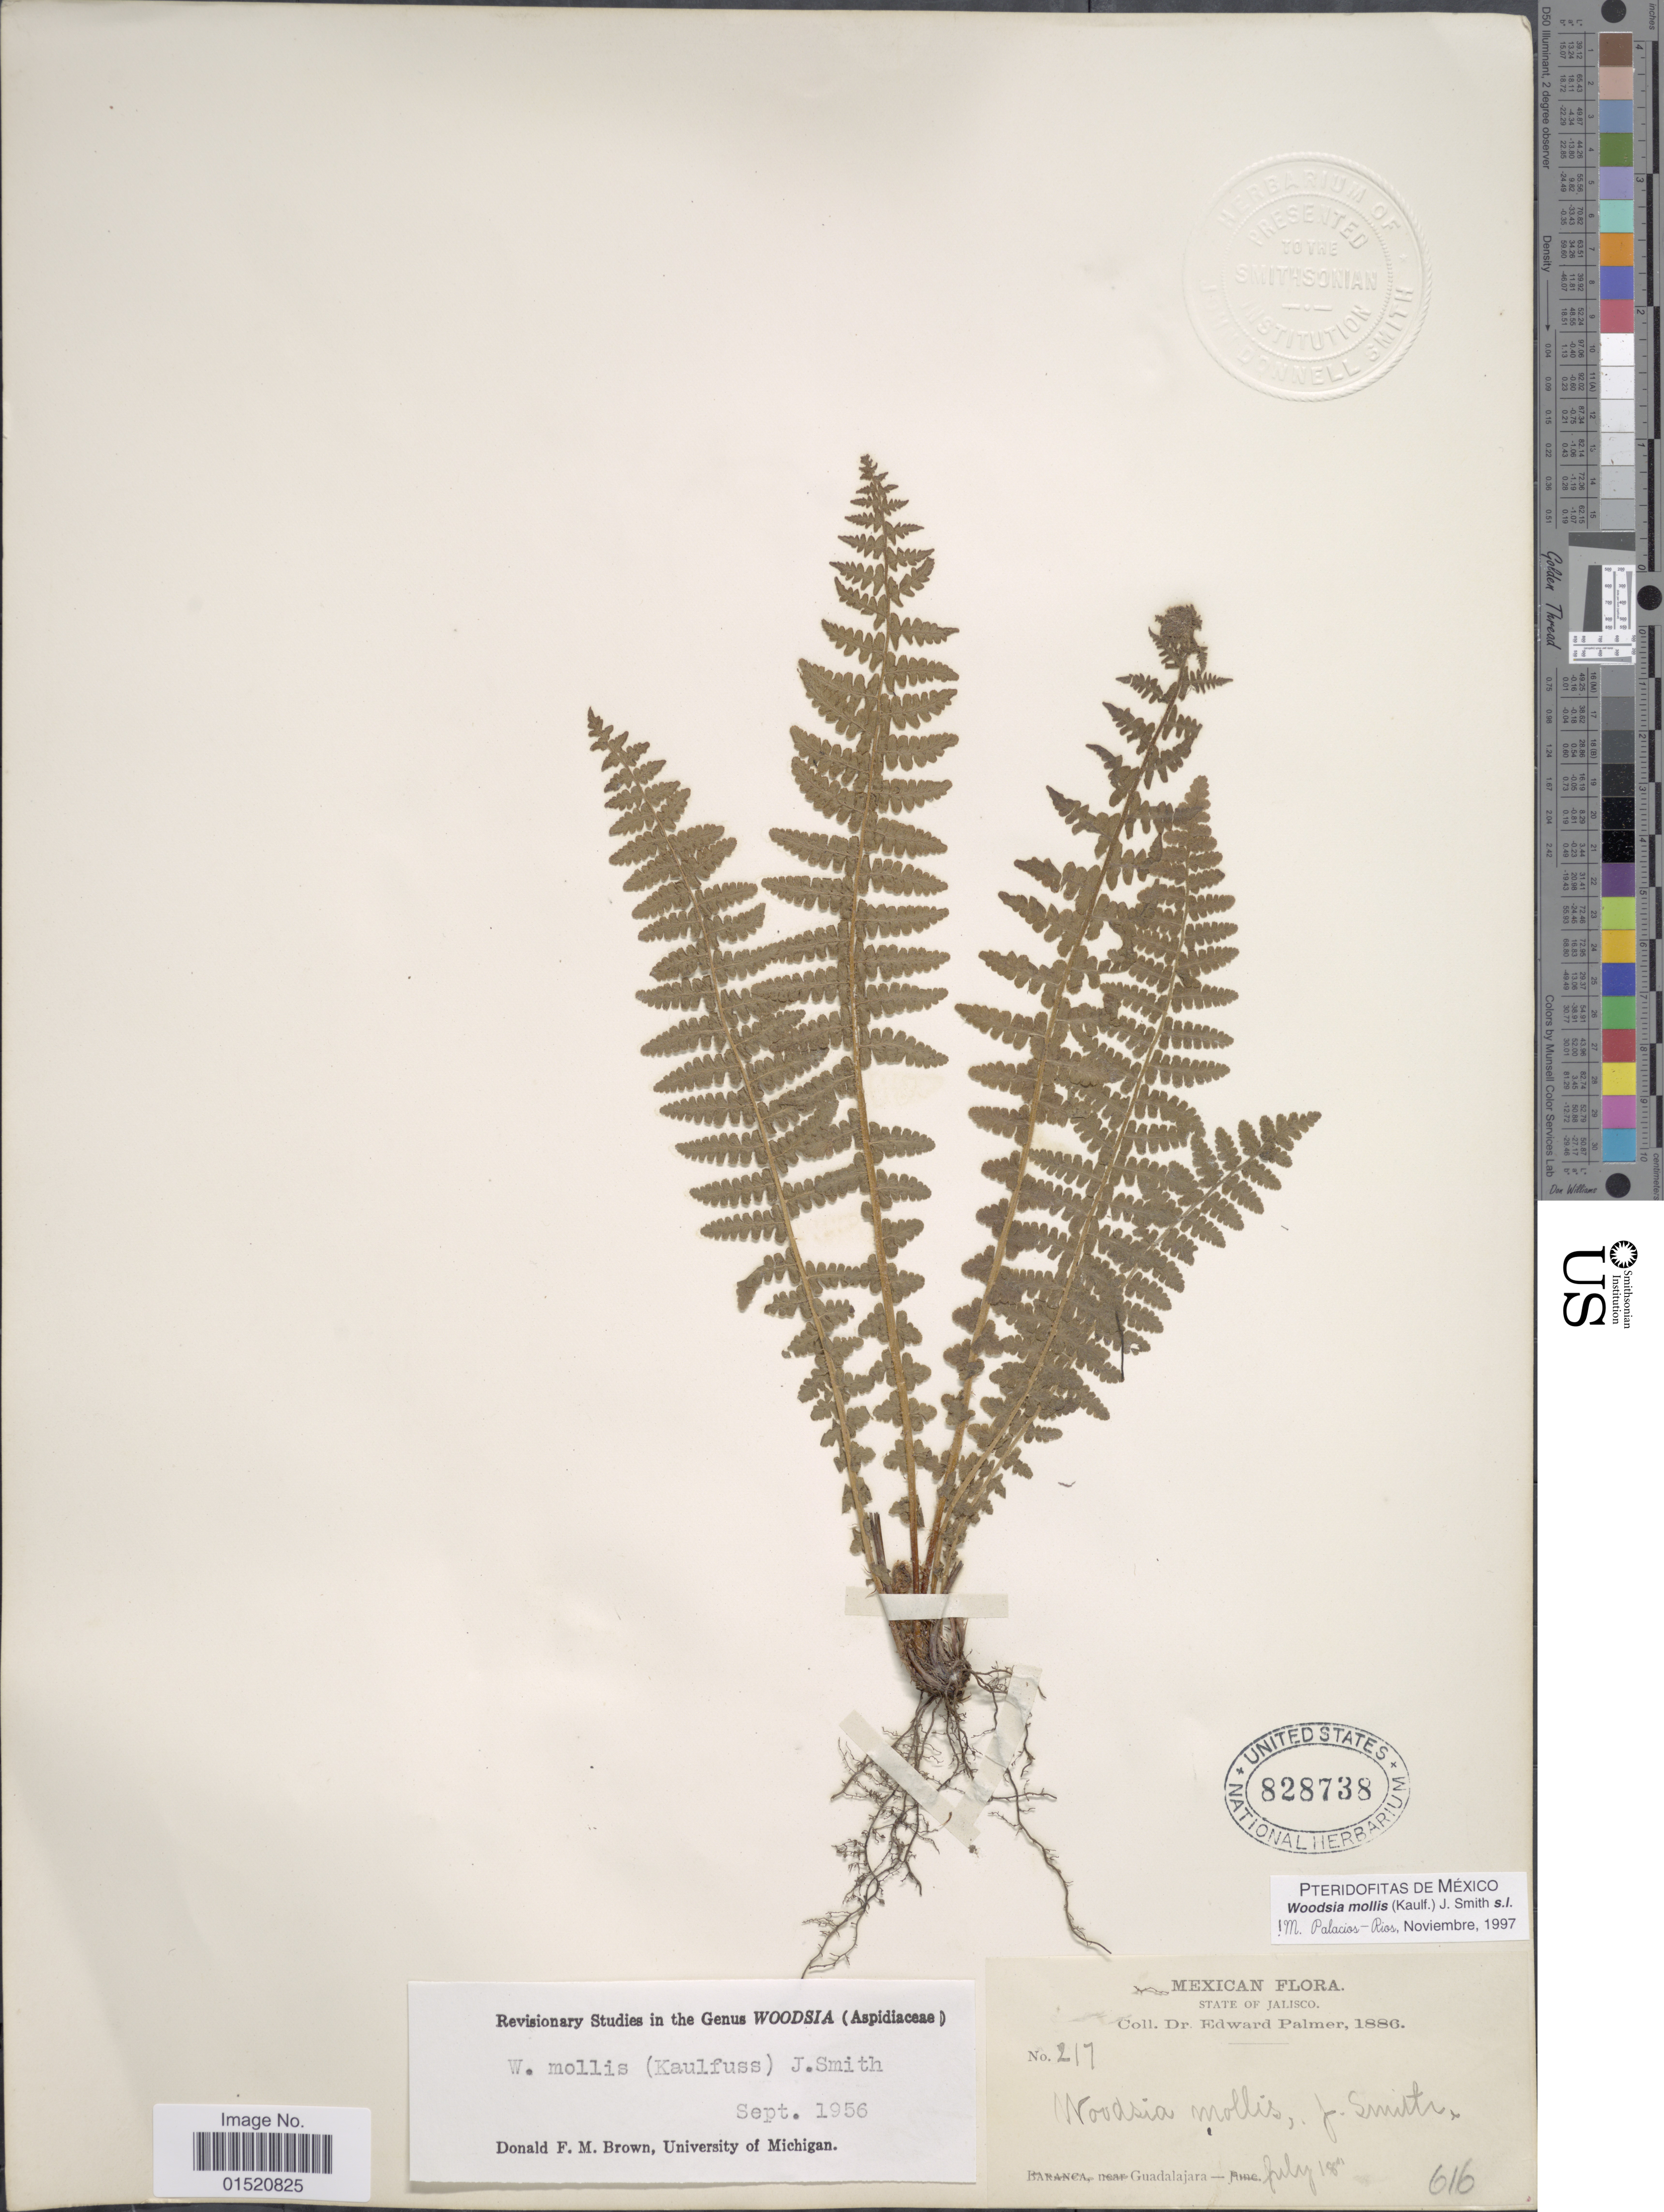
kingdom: Plantae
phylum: Tracheophyta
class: Polypodiopsida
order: Polypodiales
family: Woodsiaceae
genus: Woodsia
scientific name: Woodsia mollis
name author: (Kaulf.) J. Sm.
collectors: E. Palmer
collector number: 217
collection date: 1886-07-18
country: Mexico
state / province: Jalisco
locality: Guadalajara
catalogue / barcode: US 828738